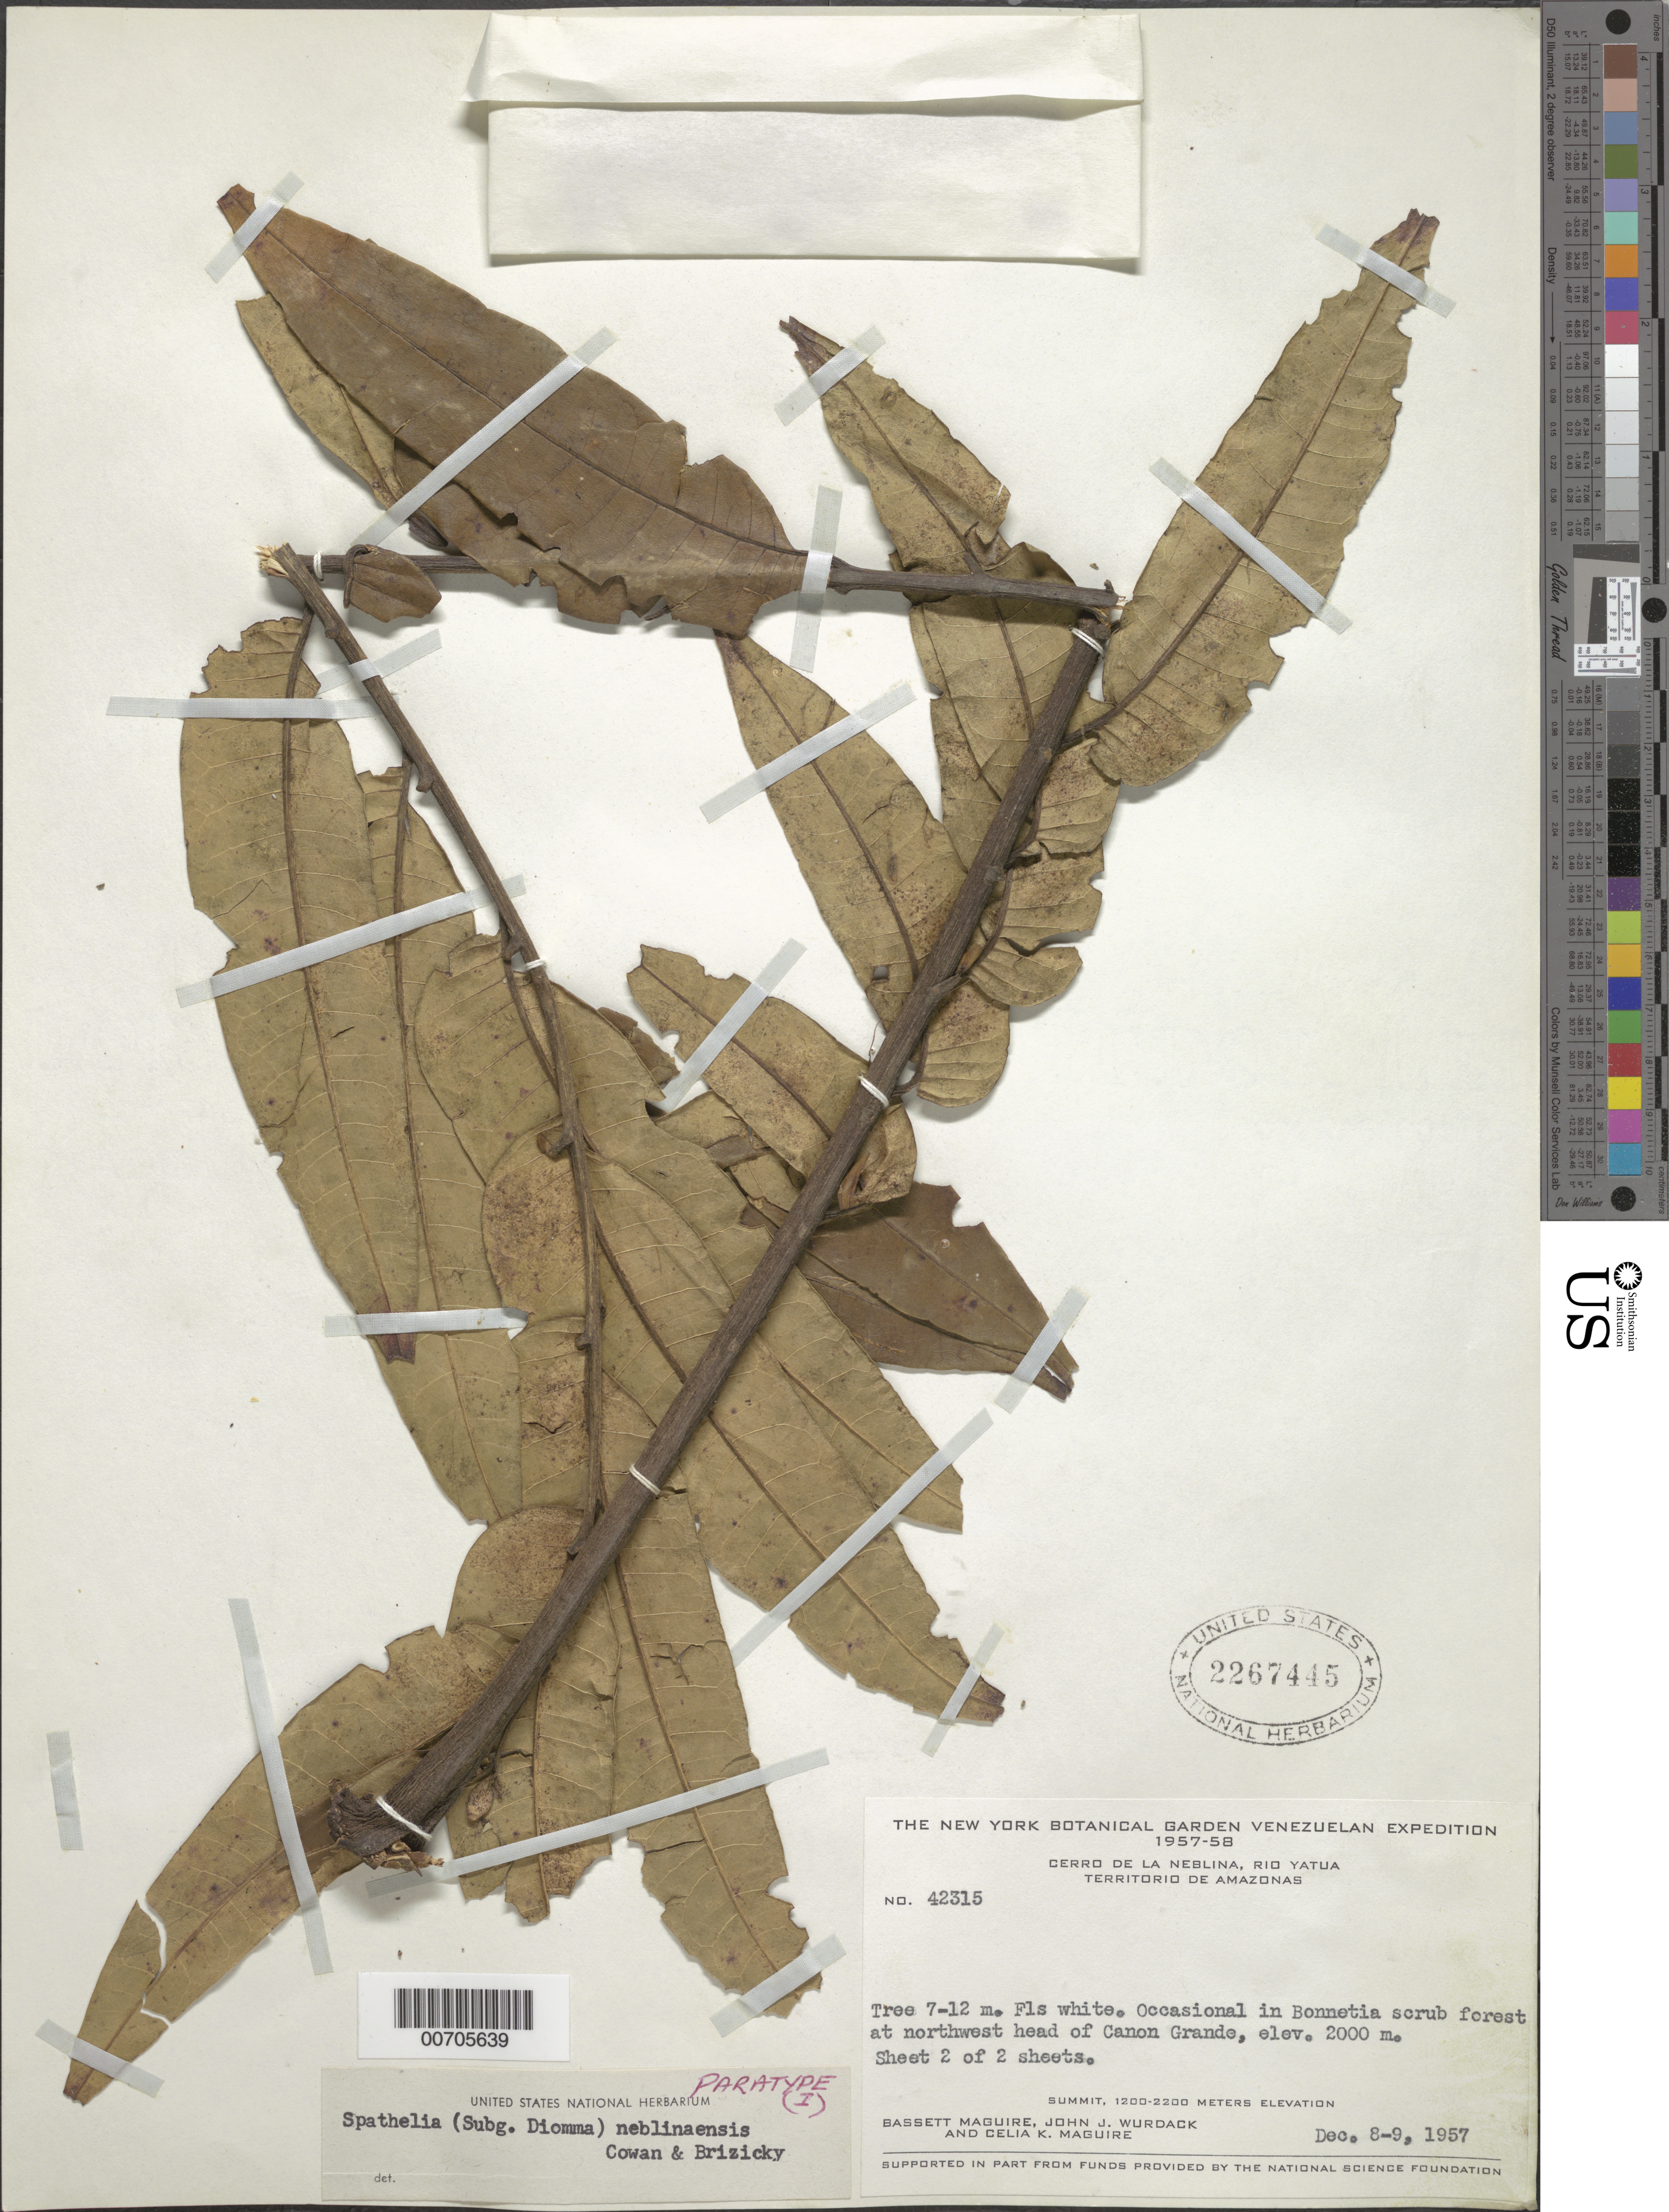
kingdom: Plantae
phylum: Tracheophyta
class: Magnoliopsida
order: Sapindales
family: Rutaceae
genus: Sohnreyia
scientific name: Sohnreyia ulei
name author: (Engl. ex Harms) Appelhans & Kessler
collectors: B. Maguire, J. J. Wurdack & C. K. Maguire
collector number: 42315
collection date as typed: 8-Dec-57 to 9-Dec-57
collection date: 1957-12-08/1957-12-09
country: Venezuela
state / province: Amazonas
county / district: Río Negro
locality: Cerro de la Neblina, Río Yatua, NW head of Caño Grande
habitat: Bonnetia scrub forest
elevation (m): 2000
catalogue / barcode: US 2267445